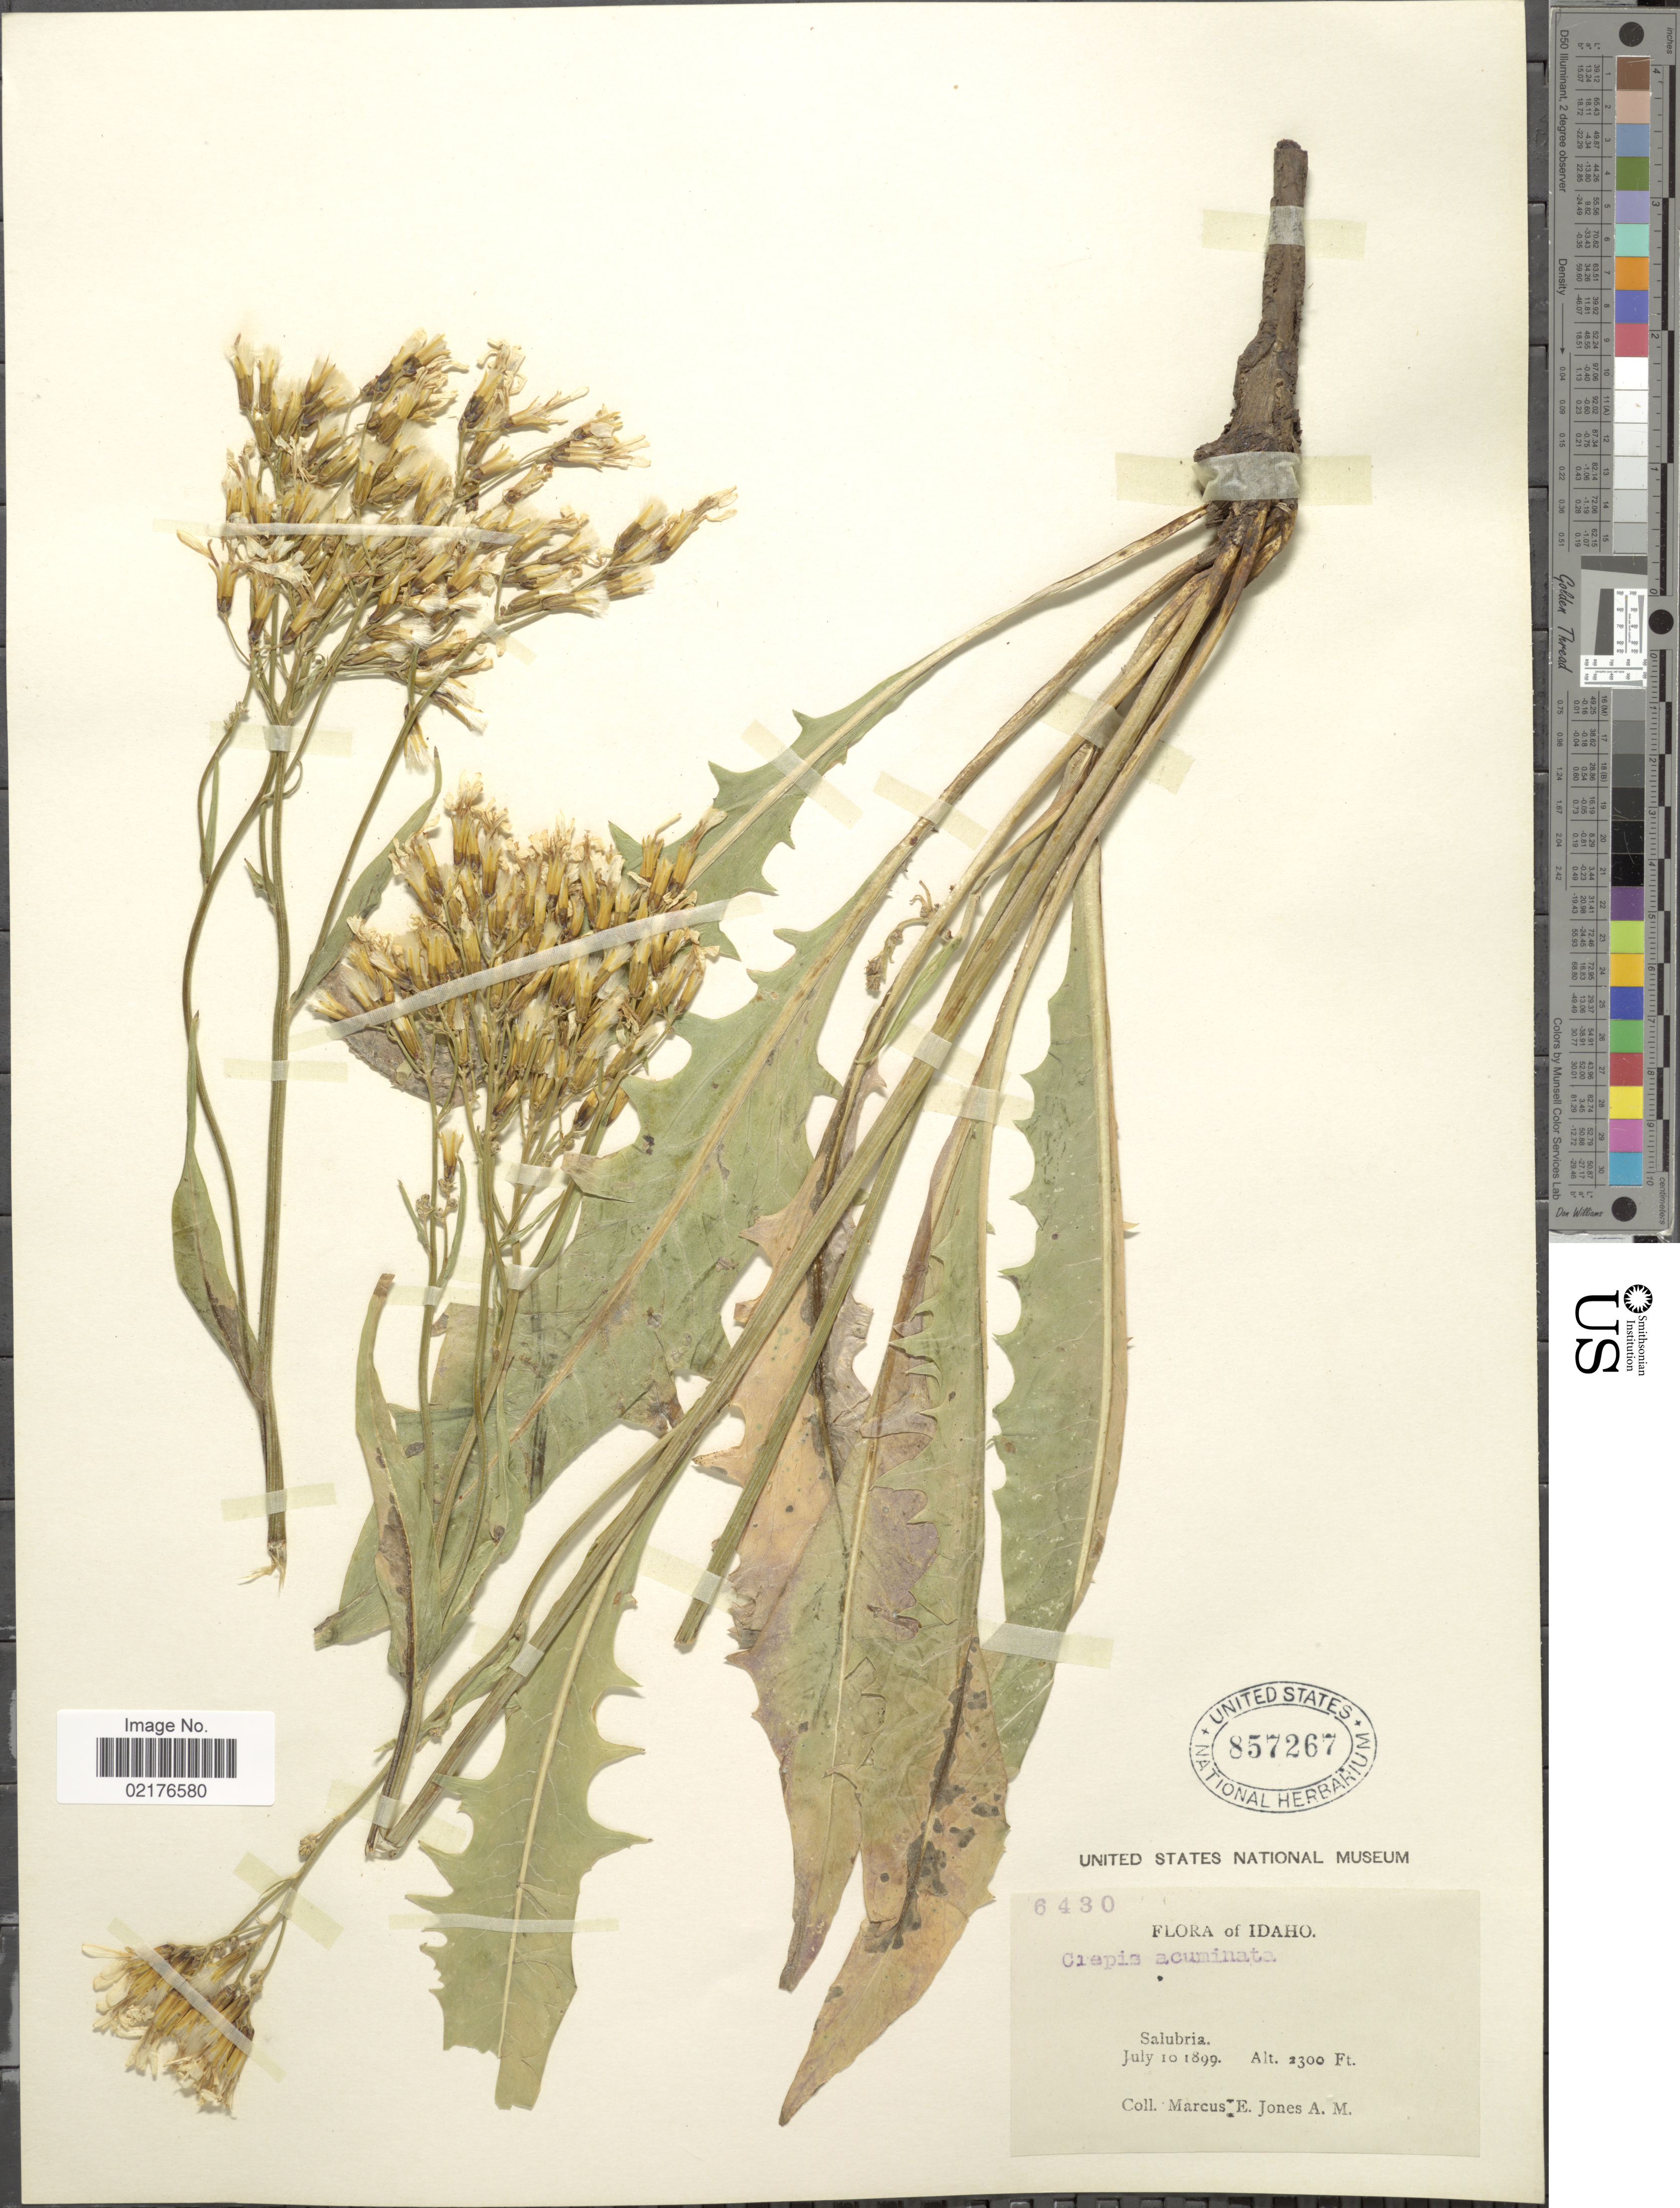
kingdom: Plantae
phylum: Tracheophyta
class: Magnoliopsida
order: Asterales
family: Asteraceae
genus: Crepis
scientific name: Crepis acuminata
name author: Nutt.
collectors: M. E. Jones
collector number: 6430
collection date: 1899-07-10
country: United States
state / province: Idaho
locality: Salubria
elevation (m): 701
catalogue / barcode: US 857267